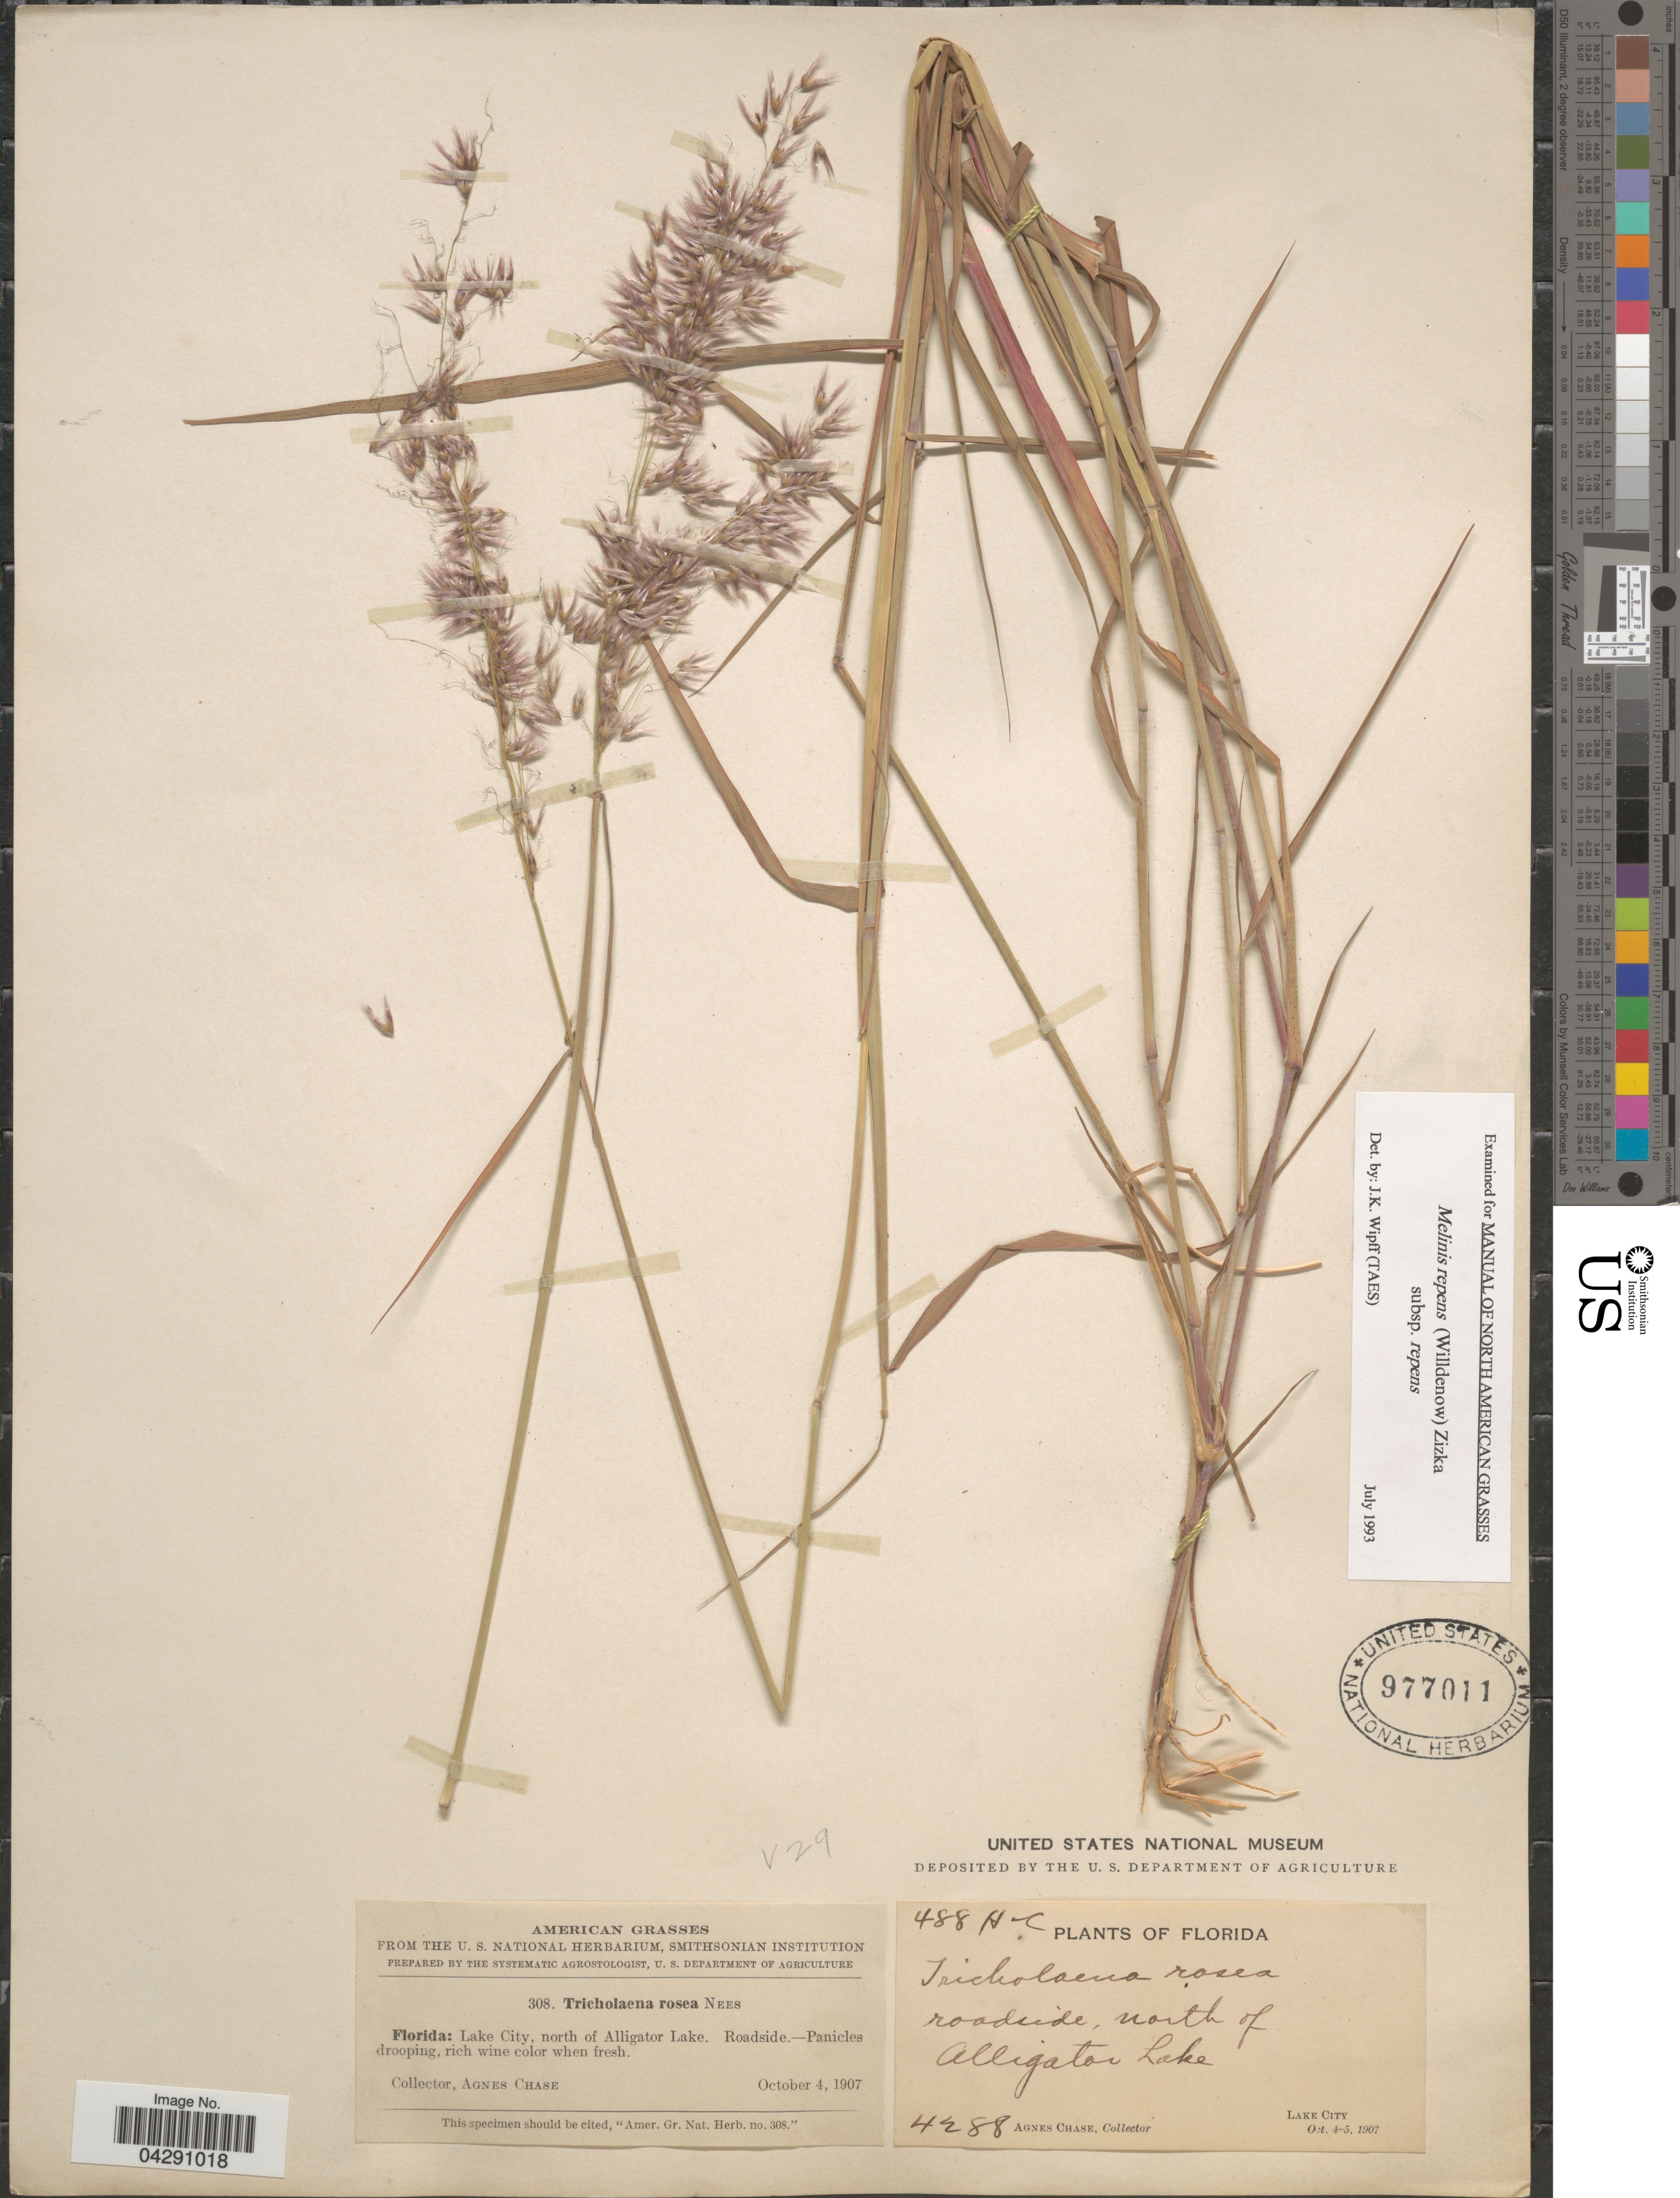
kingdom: Plantae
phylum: Tracheophyta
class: Liliopsida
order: Poales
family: Poaceae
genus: Melinis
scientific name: Melinis repens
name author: (Willd.) Zizka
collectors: A. Chase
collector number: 308/4288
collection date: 1907-10-04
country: United States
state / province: Florida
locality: Lake City, north of Alligator Lake. Roadside.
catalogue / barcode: US 977011